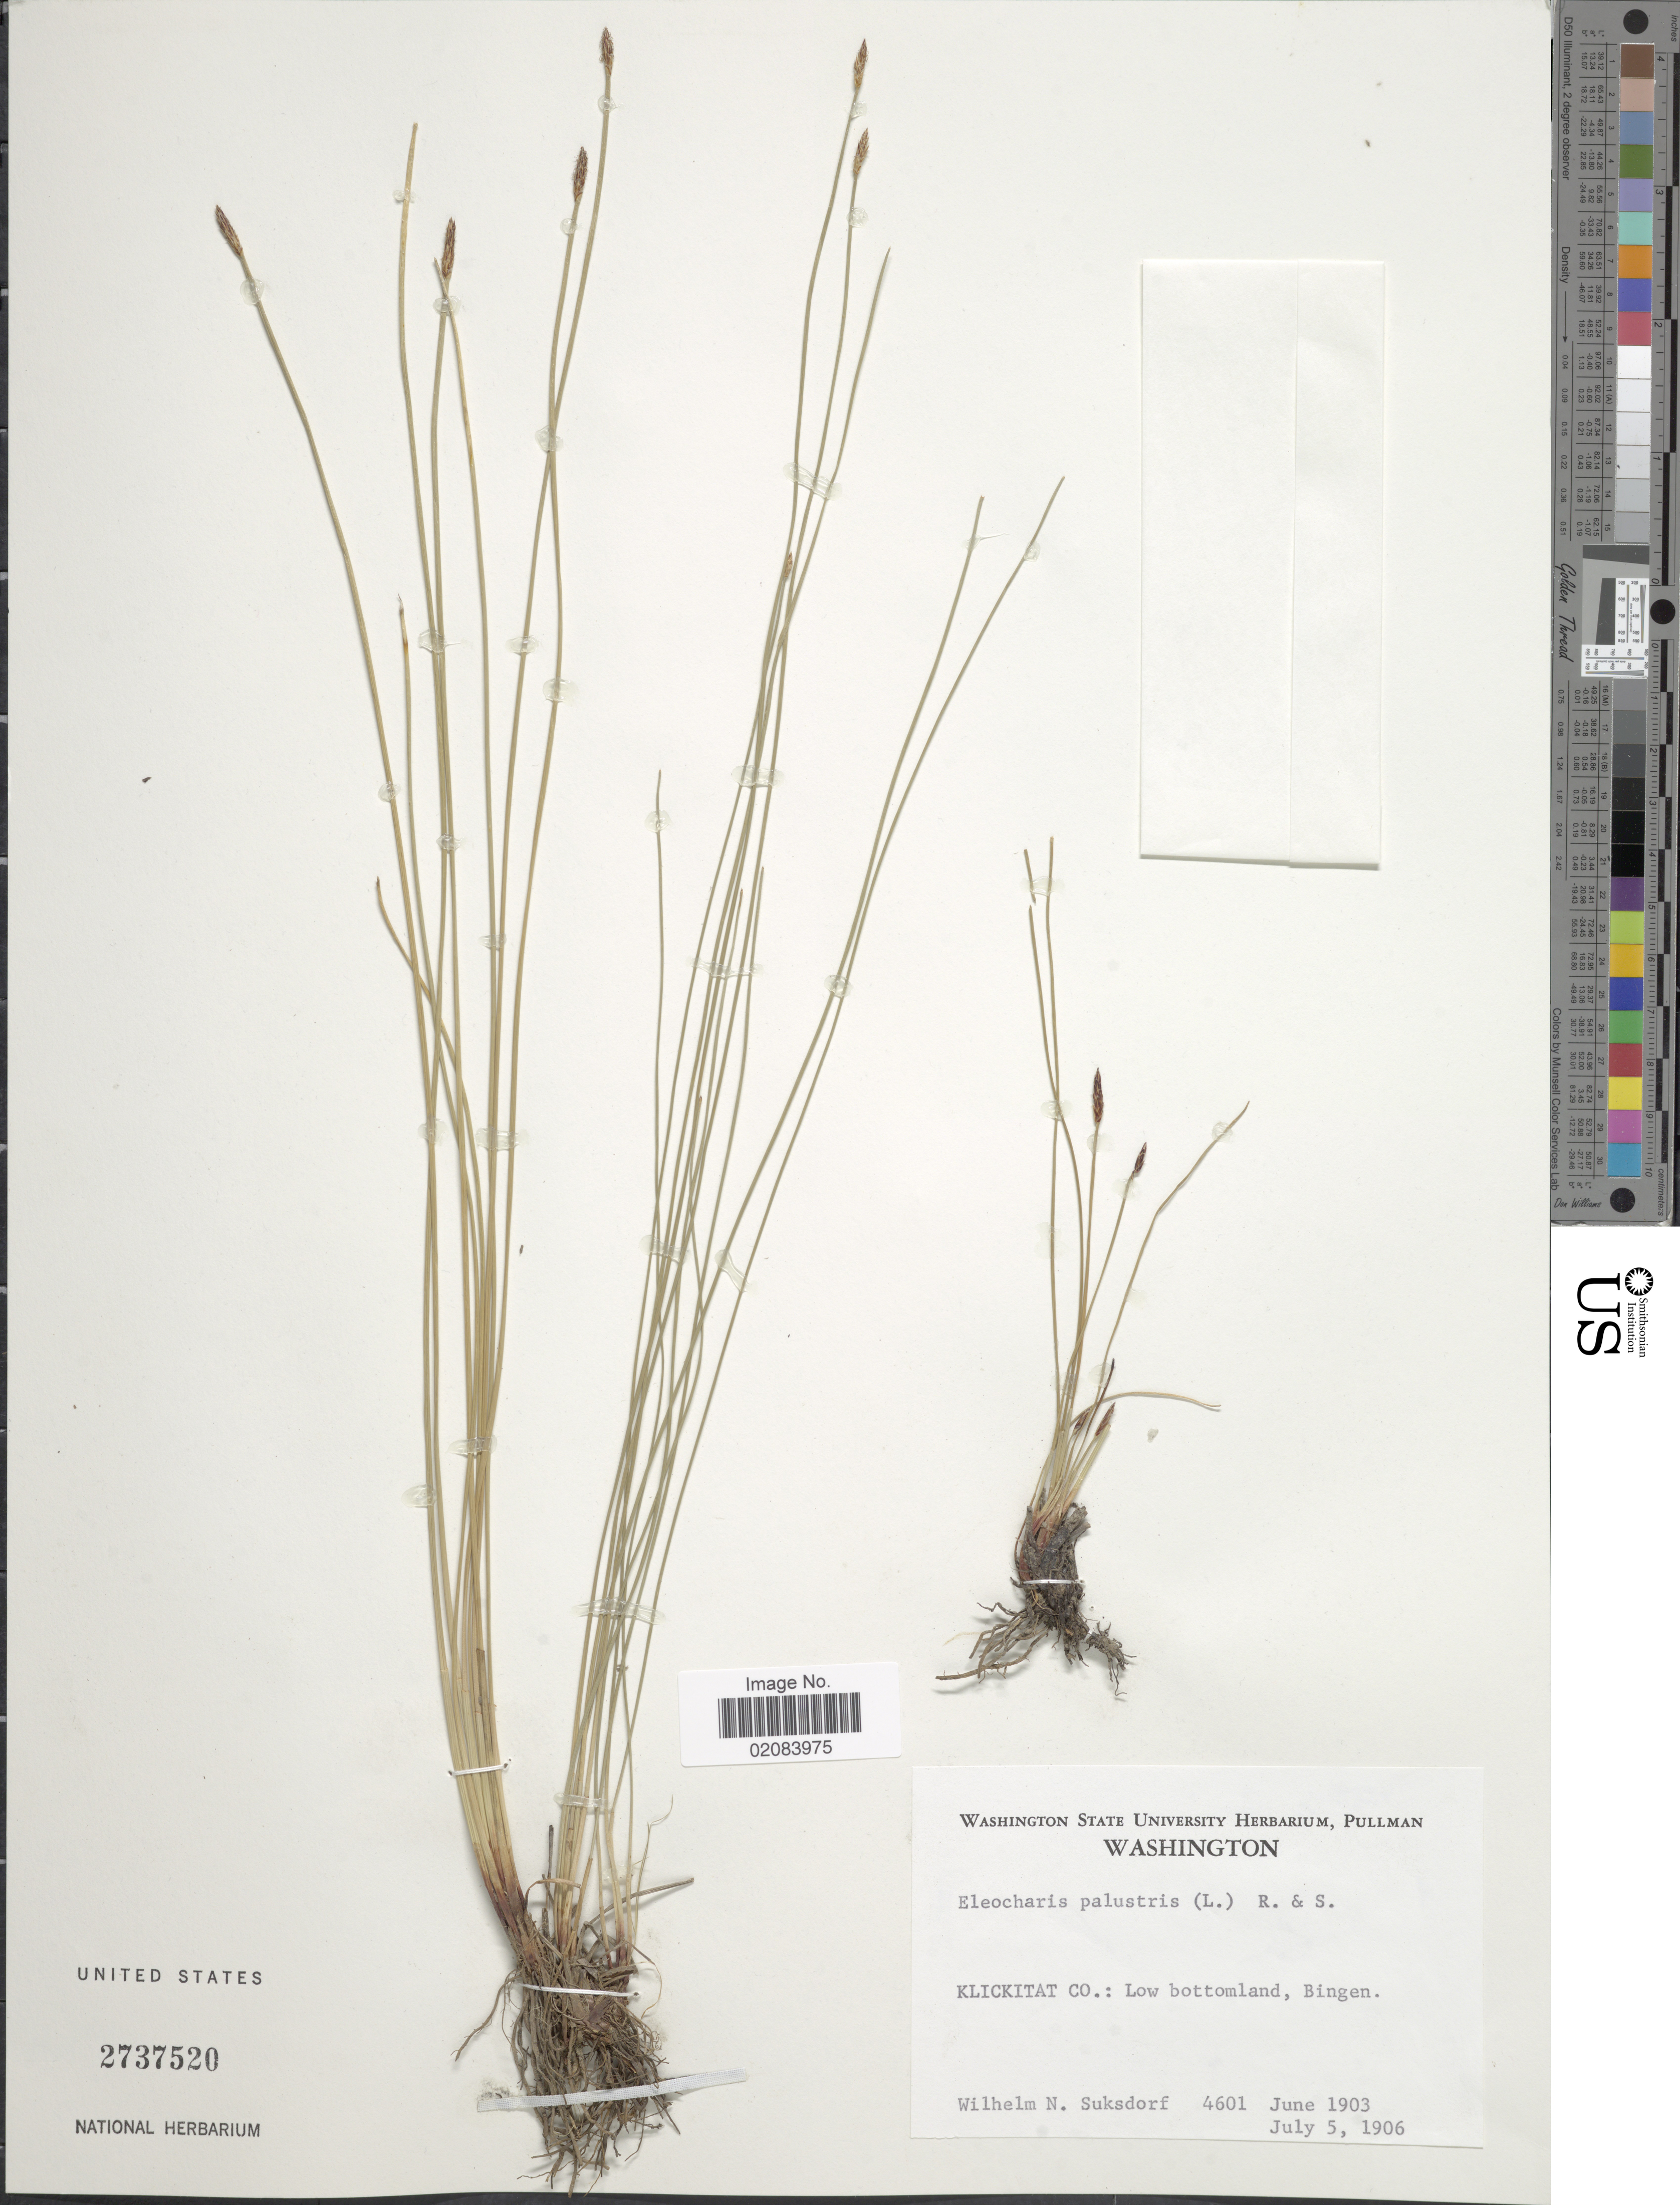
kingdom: Plantae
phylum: Tracheophyta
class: Liliopsida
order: Poales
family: Cyperaceae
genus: Eleocharis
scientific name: Eleocharis palustris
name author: (L.) Roem. & Schult.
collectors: W. N. Suksdorf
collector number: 4601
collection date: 1903-06/1906-07-04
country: United States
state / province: Washington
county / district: Klickitat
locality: Klickitat Co.: Bingen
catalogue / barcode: US 2737520